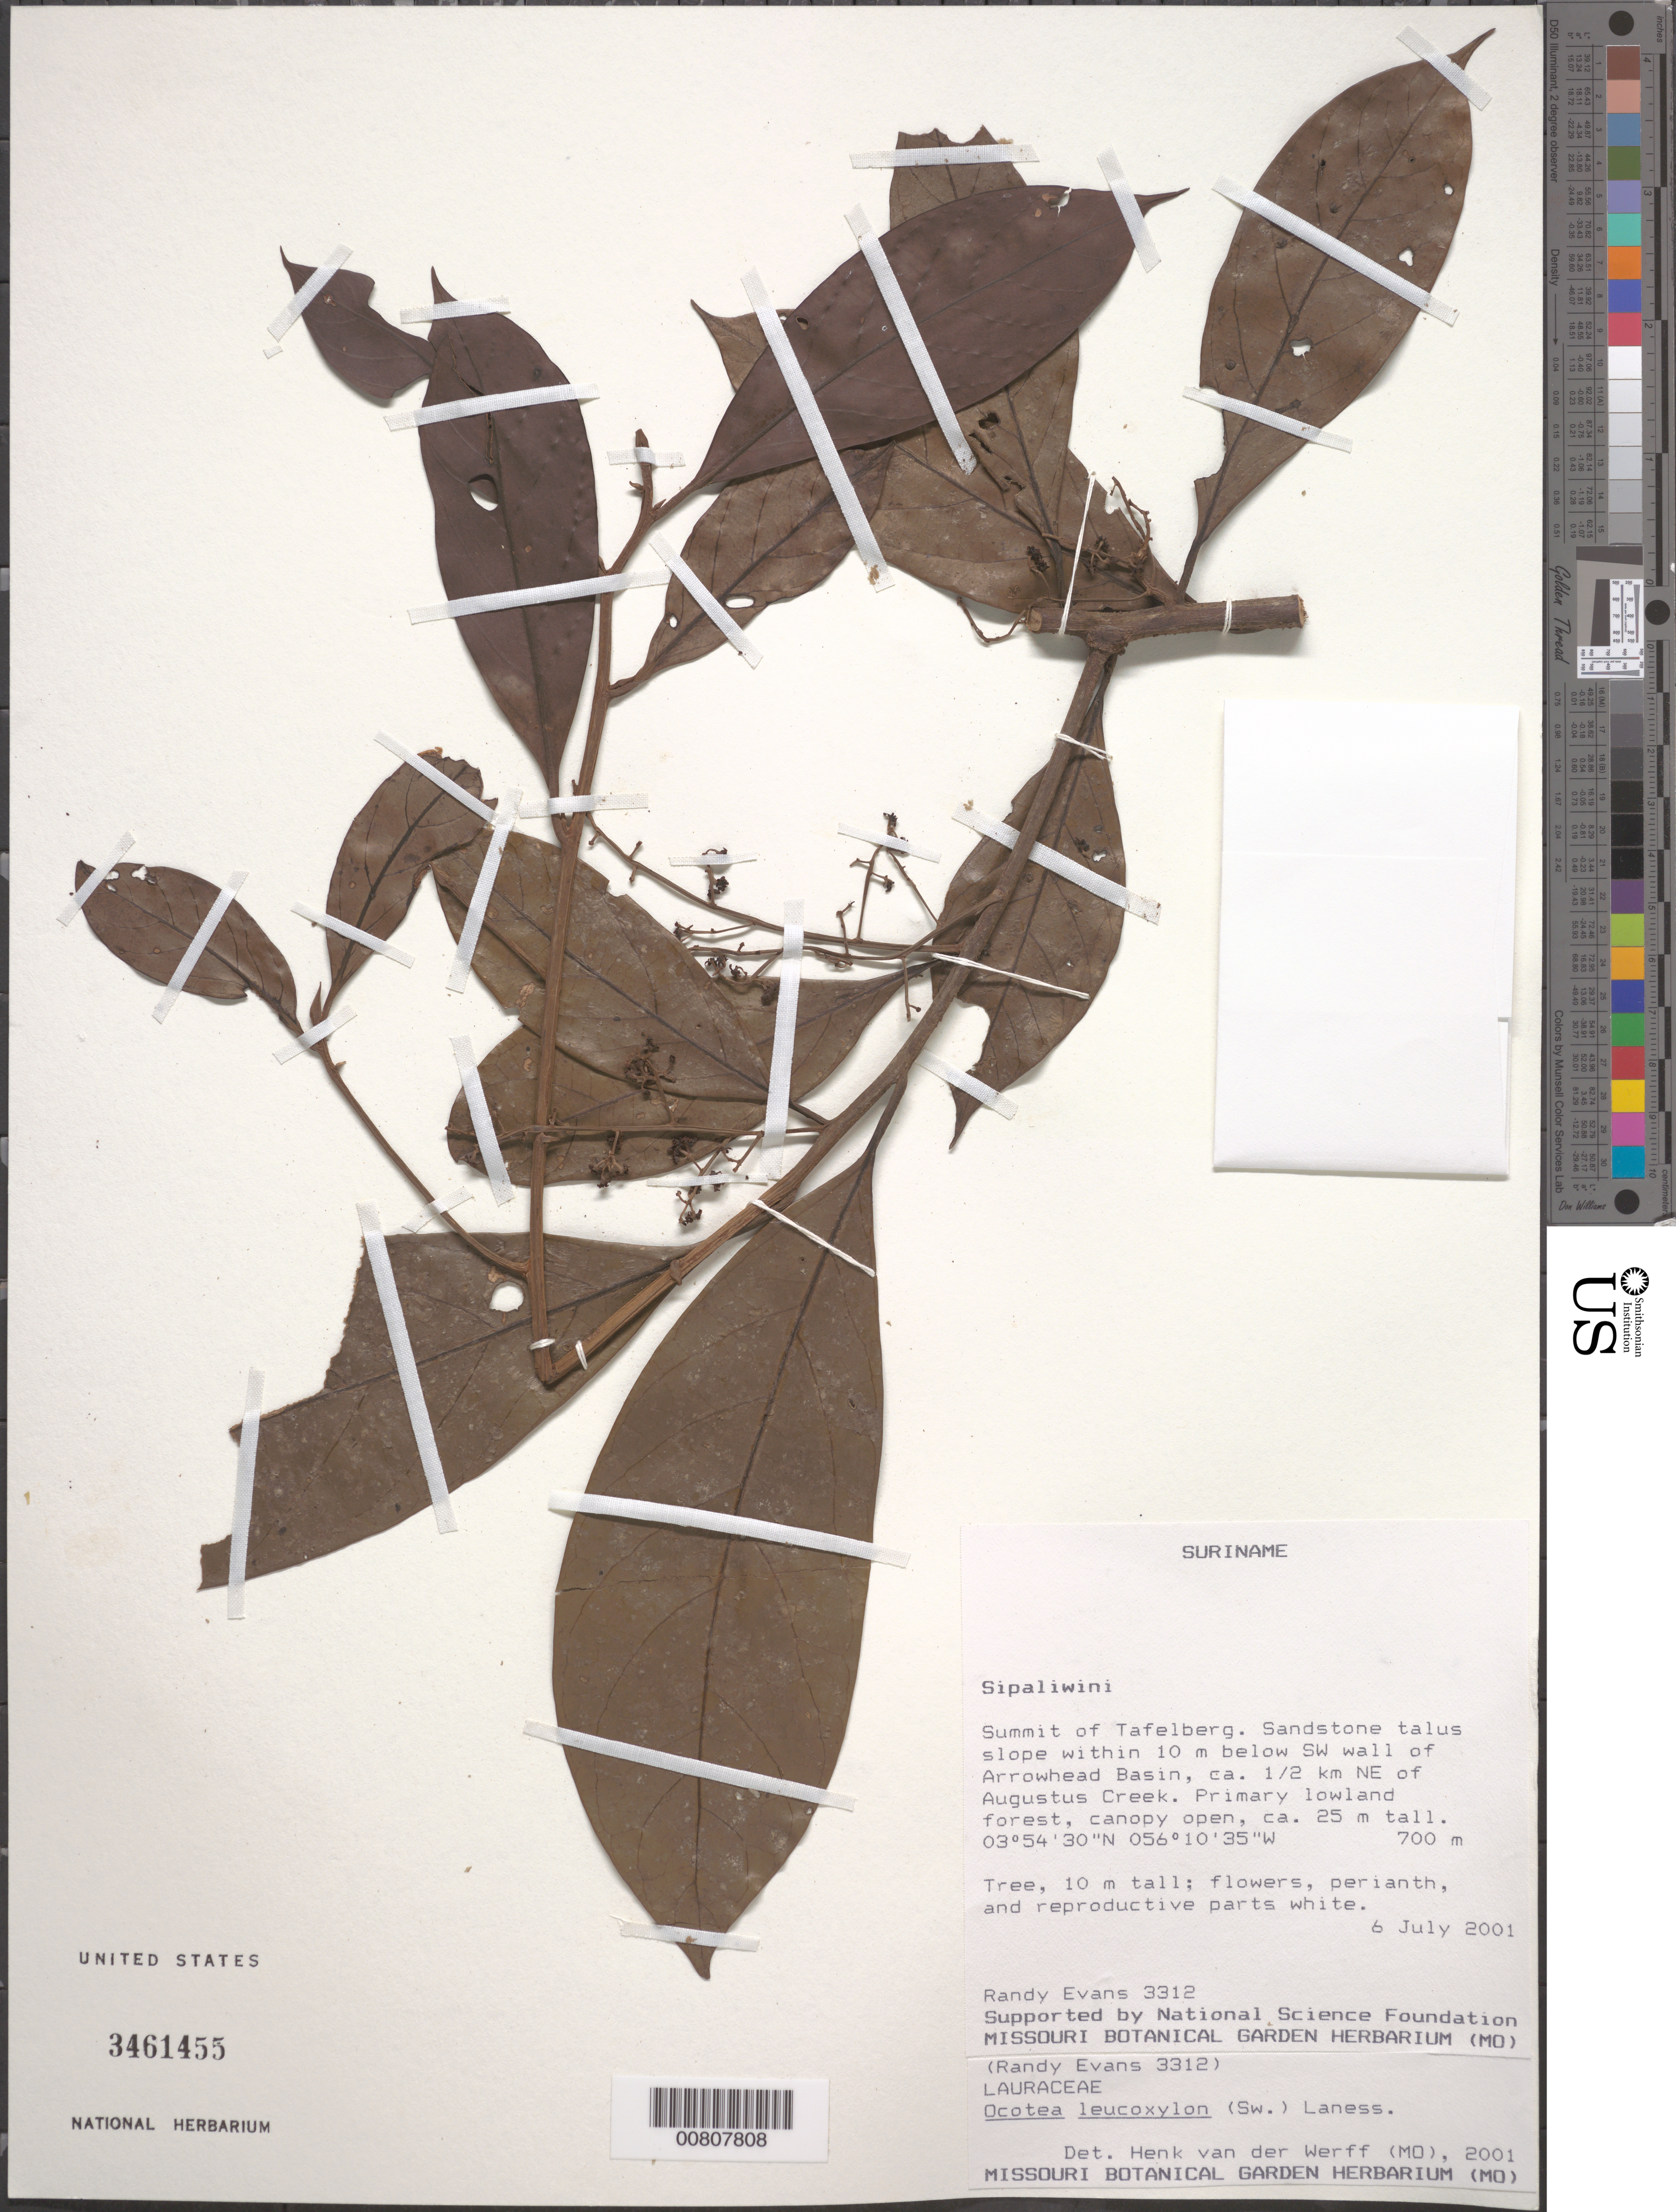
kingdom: Plantae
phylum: Tracheophyta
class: Magnoliopsida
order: Laurales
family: Lauraceae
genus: Ocotea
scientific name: Ocotea leucoxylon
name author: (Sw.) Laness.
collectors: R. Evans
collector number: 3312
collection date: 2001-07-06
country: Suriname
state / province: Sipaliwini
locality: Summit of Tafelberg. Sandstone talus slope within 10 m below SW wall of Arrowhead Basin, ca. ½ km NE of Augustus Creek.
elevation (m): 700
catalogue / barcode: US 3461455